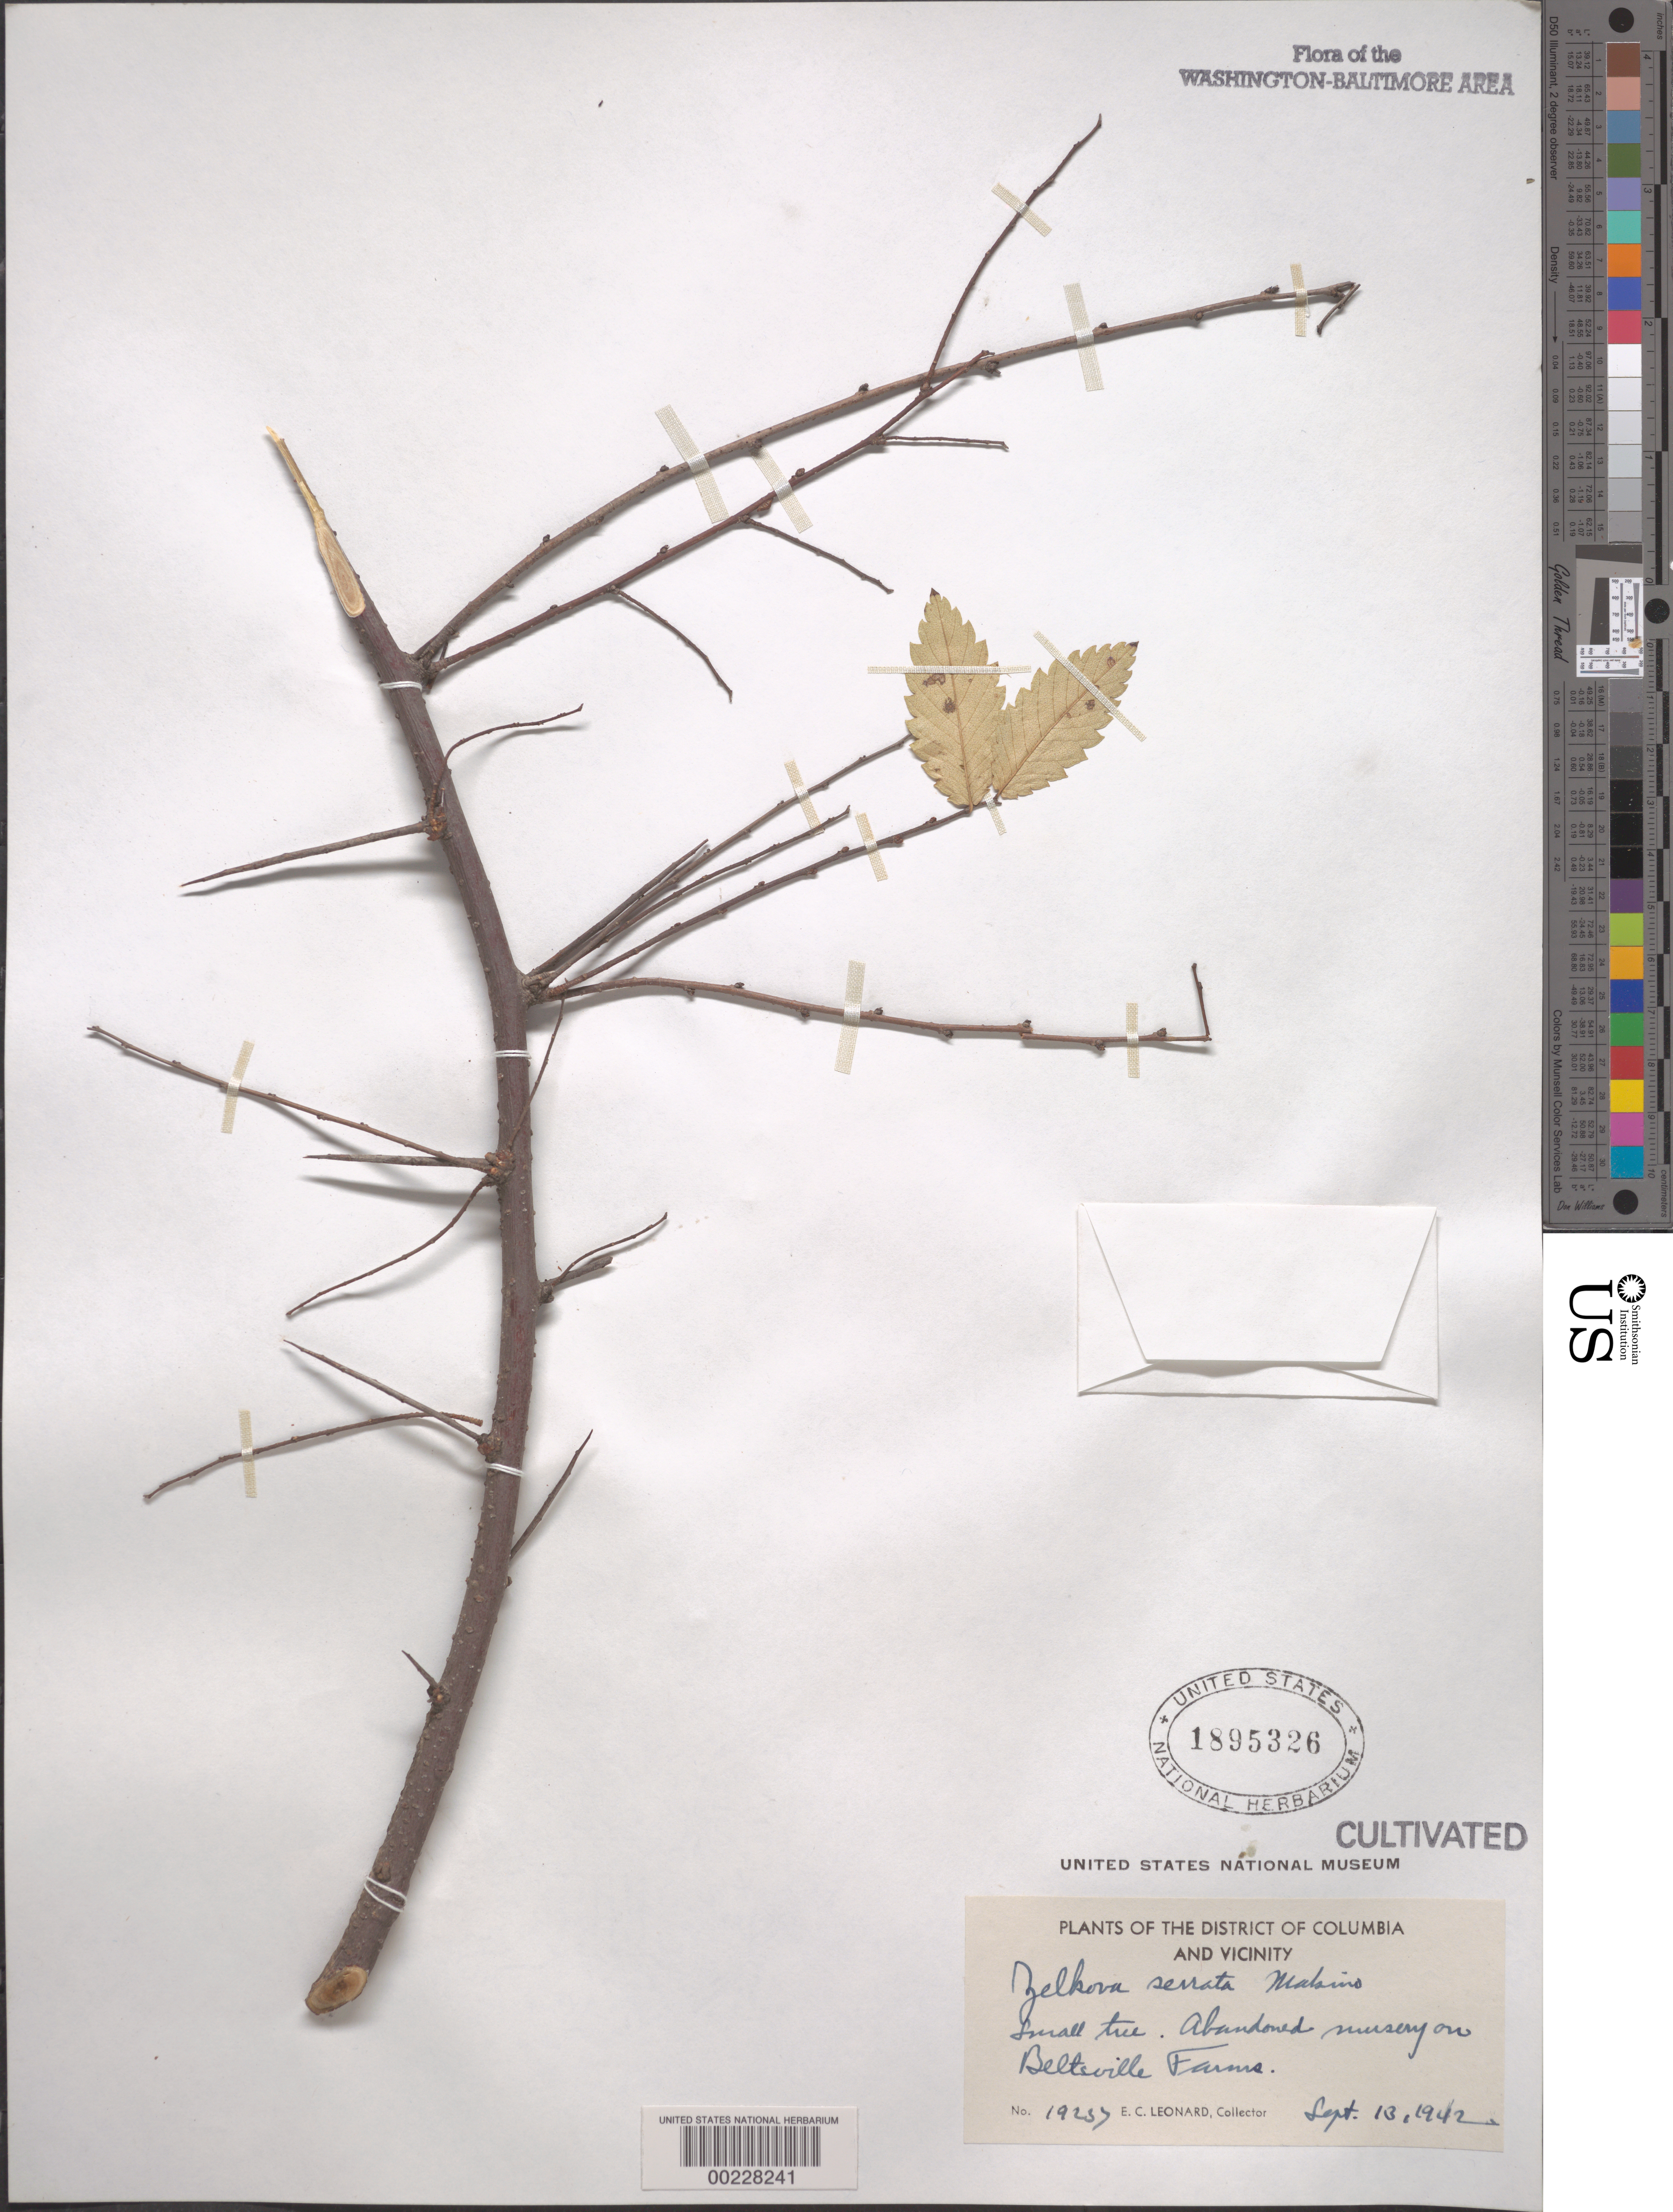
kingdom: Plantae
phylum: Tracheophyta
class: Magnoliopsida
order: Rosales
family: Ulmaceae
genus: Zelkova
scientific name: Zelkova serrata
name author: (Thunb.) Makino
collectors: E. C. Leonard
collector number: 19257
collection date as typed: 13 Sep 1942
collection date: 1942-09-13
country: United States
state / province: Maryland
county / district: Prince George's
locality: Abandoned nursery on Beltsville Farms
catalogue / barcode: US 1895326